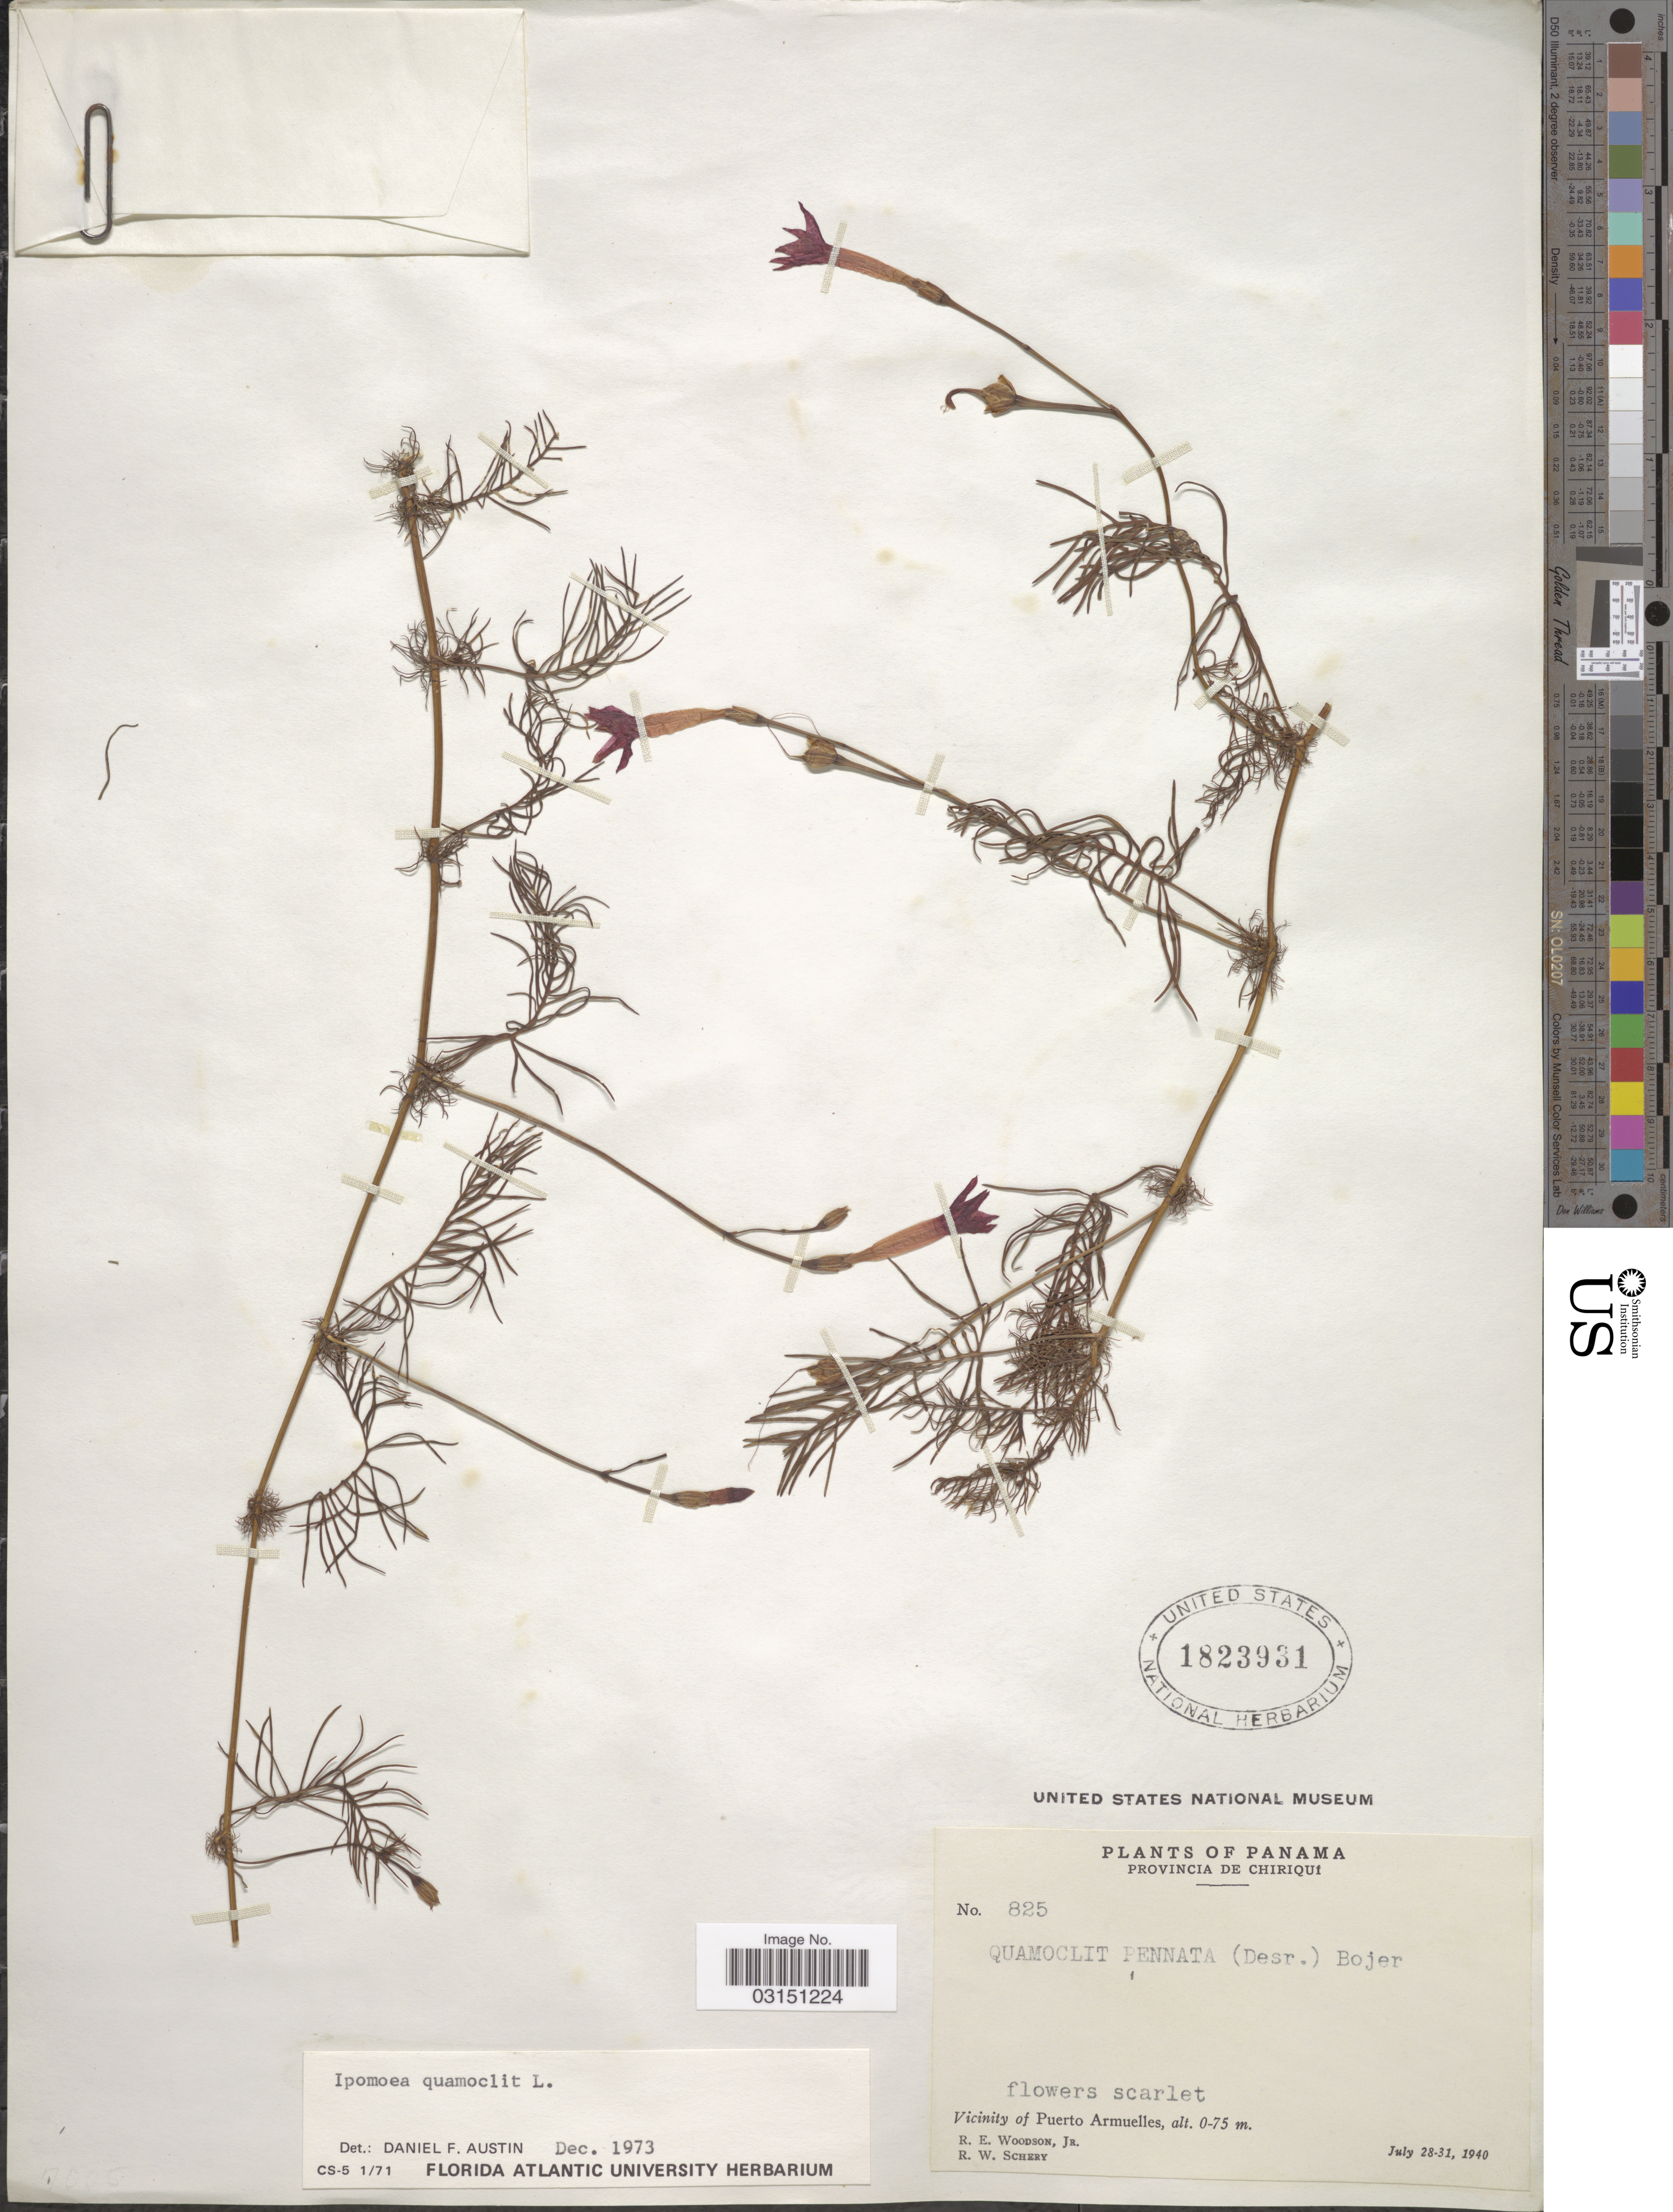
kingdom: Plantae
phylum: Tracheophyta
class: Magnoliopsida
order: Solanales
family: Convolvulaceae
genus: Ipomoea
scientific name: Ipomoea quamoclit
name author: L.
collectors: R. E. Woodson & R. W. Schery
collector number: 825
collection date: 1940-07-28/1940-07-31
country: Panama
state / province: Chiriqui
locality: Vicinity of Puerto Armuelles.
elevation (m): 0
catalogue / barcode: US 1823931